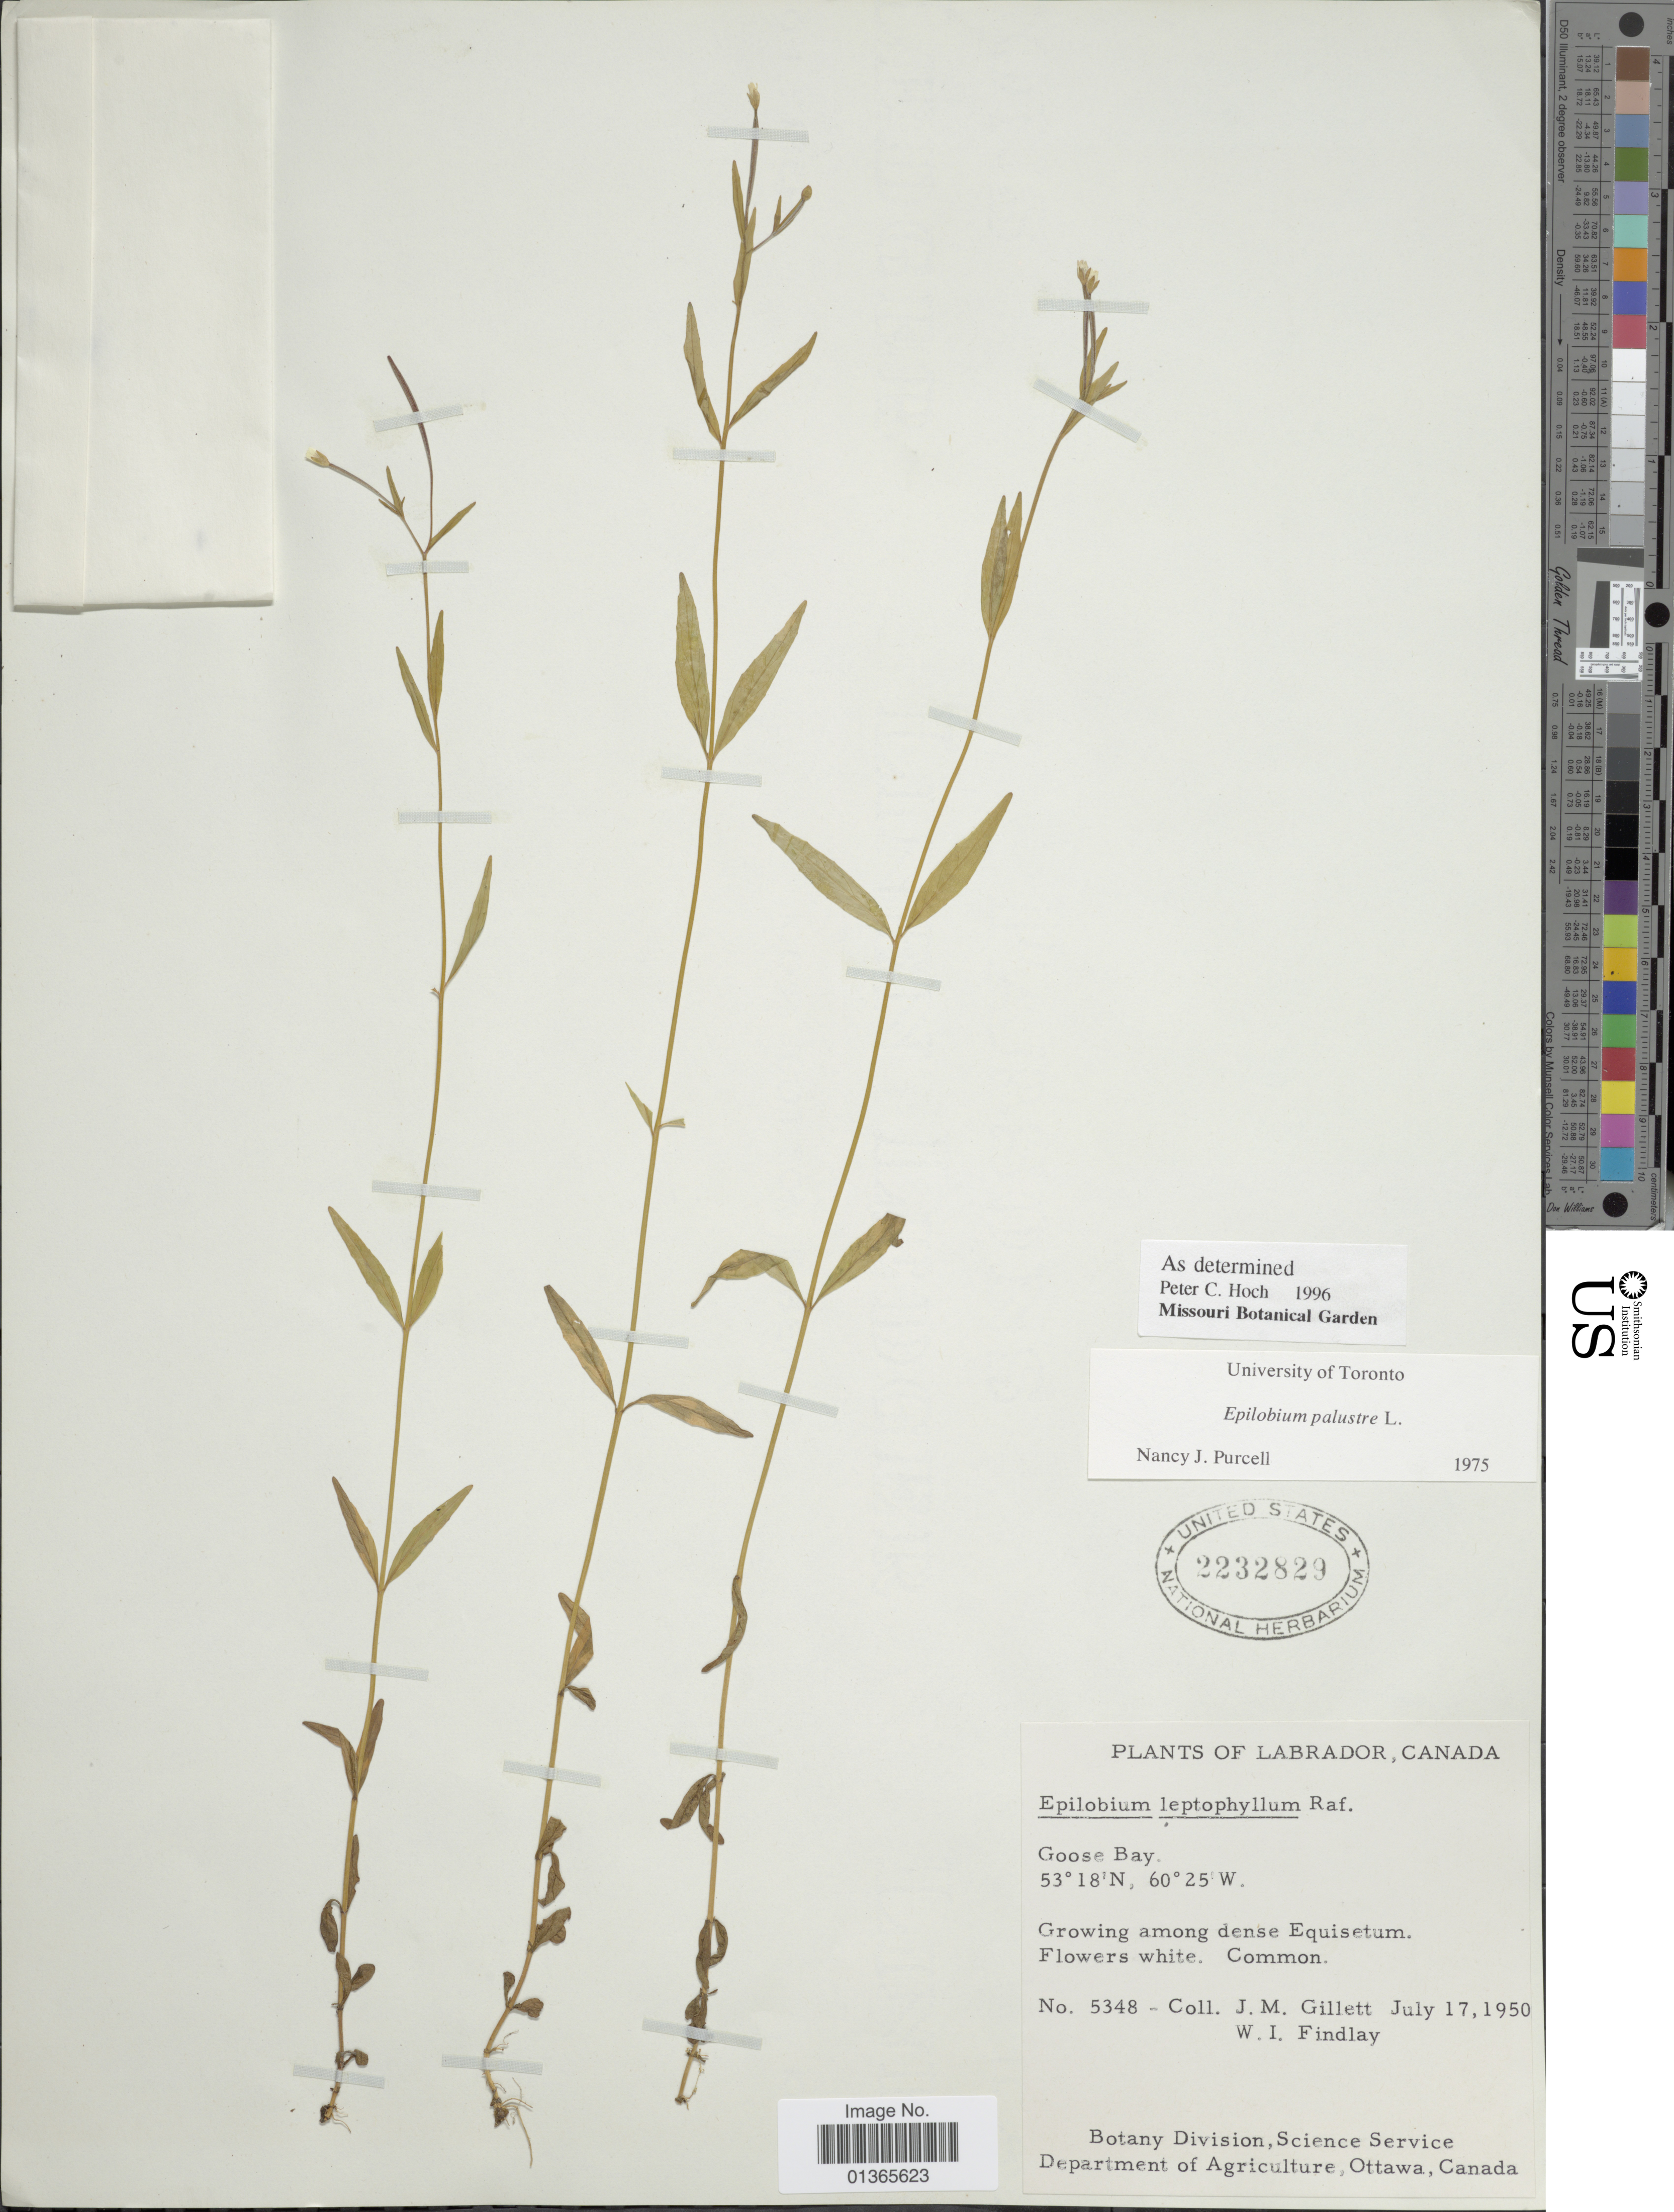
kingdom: Plantae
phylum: Tracheophyta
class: Magnoliopsida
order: Myrtales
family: Onagraceae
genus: Epilobium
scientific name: Epilobium palustre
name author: L.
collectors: J. M. Gillett & W. Findlay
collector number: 5348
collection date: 1950-07-17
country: Canada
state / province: Newfoundland and Labrador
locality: Labrador. Goose Bay.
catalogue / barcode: US 2232829